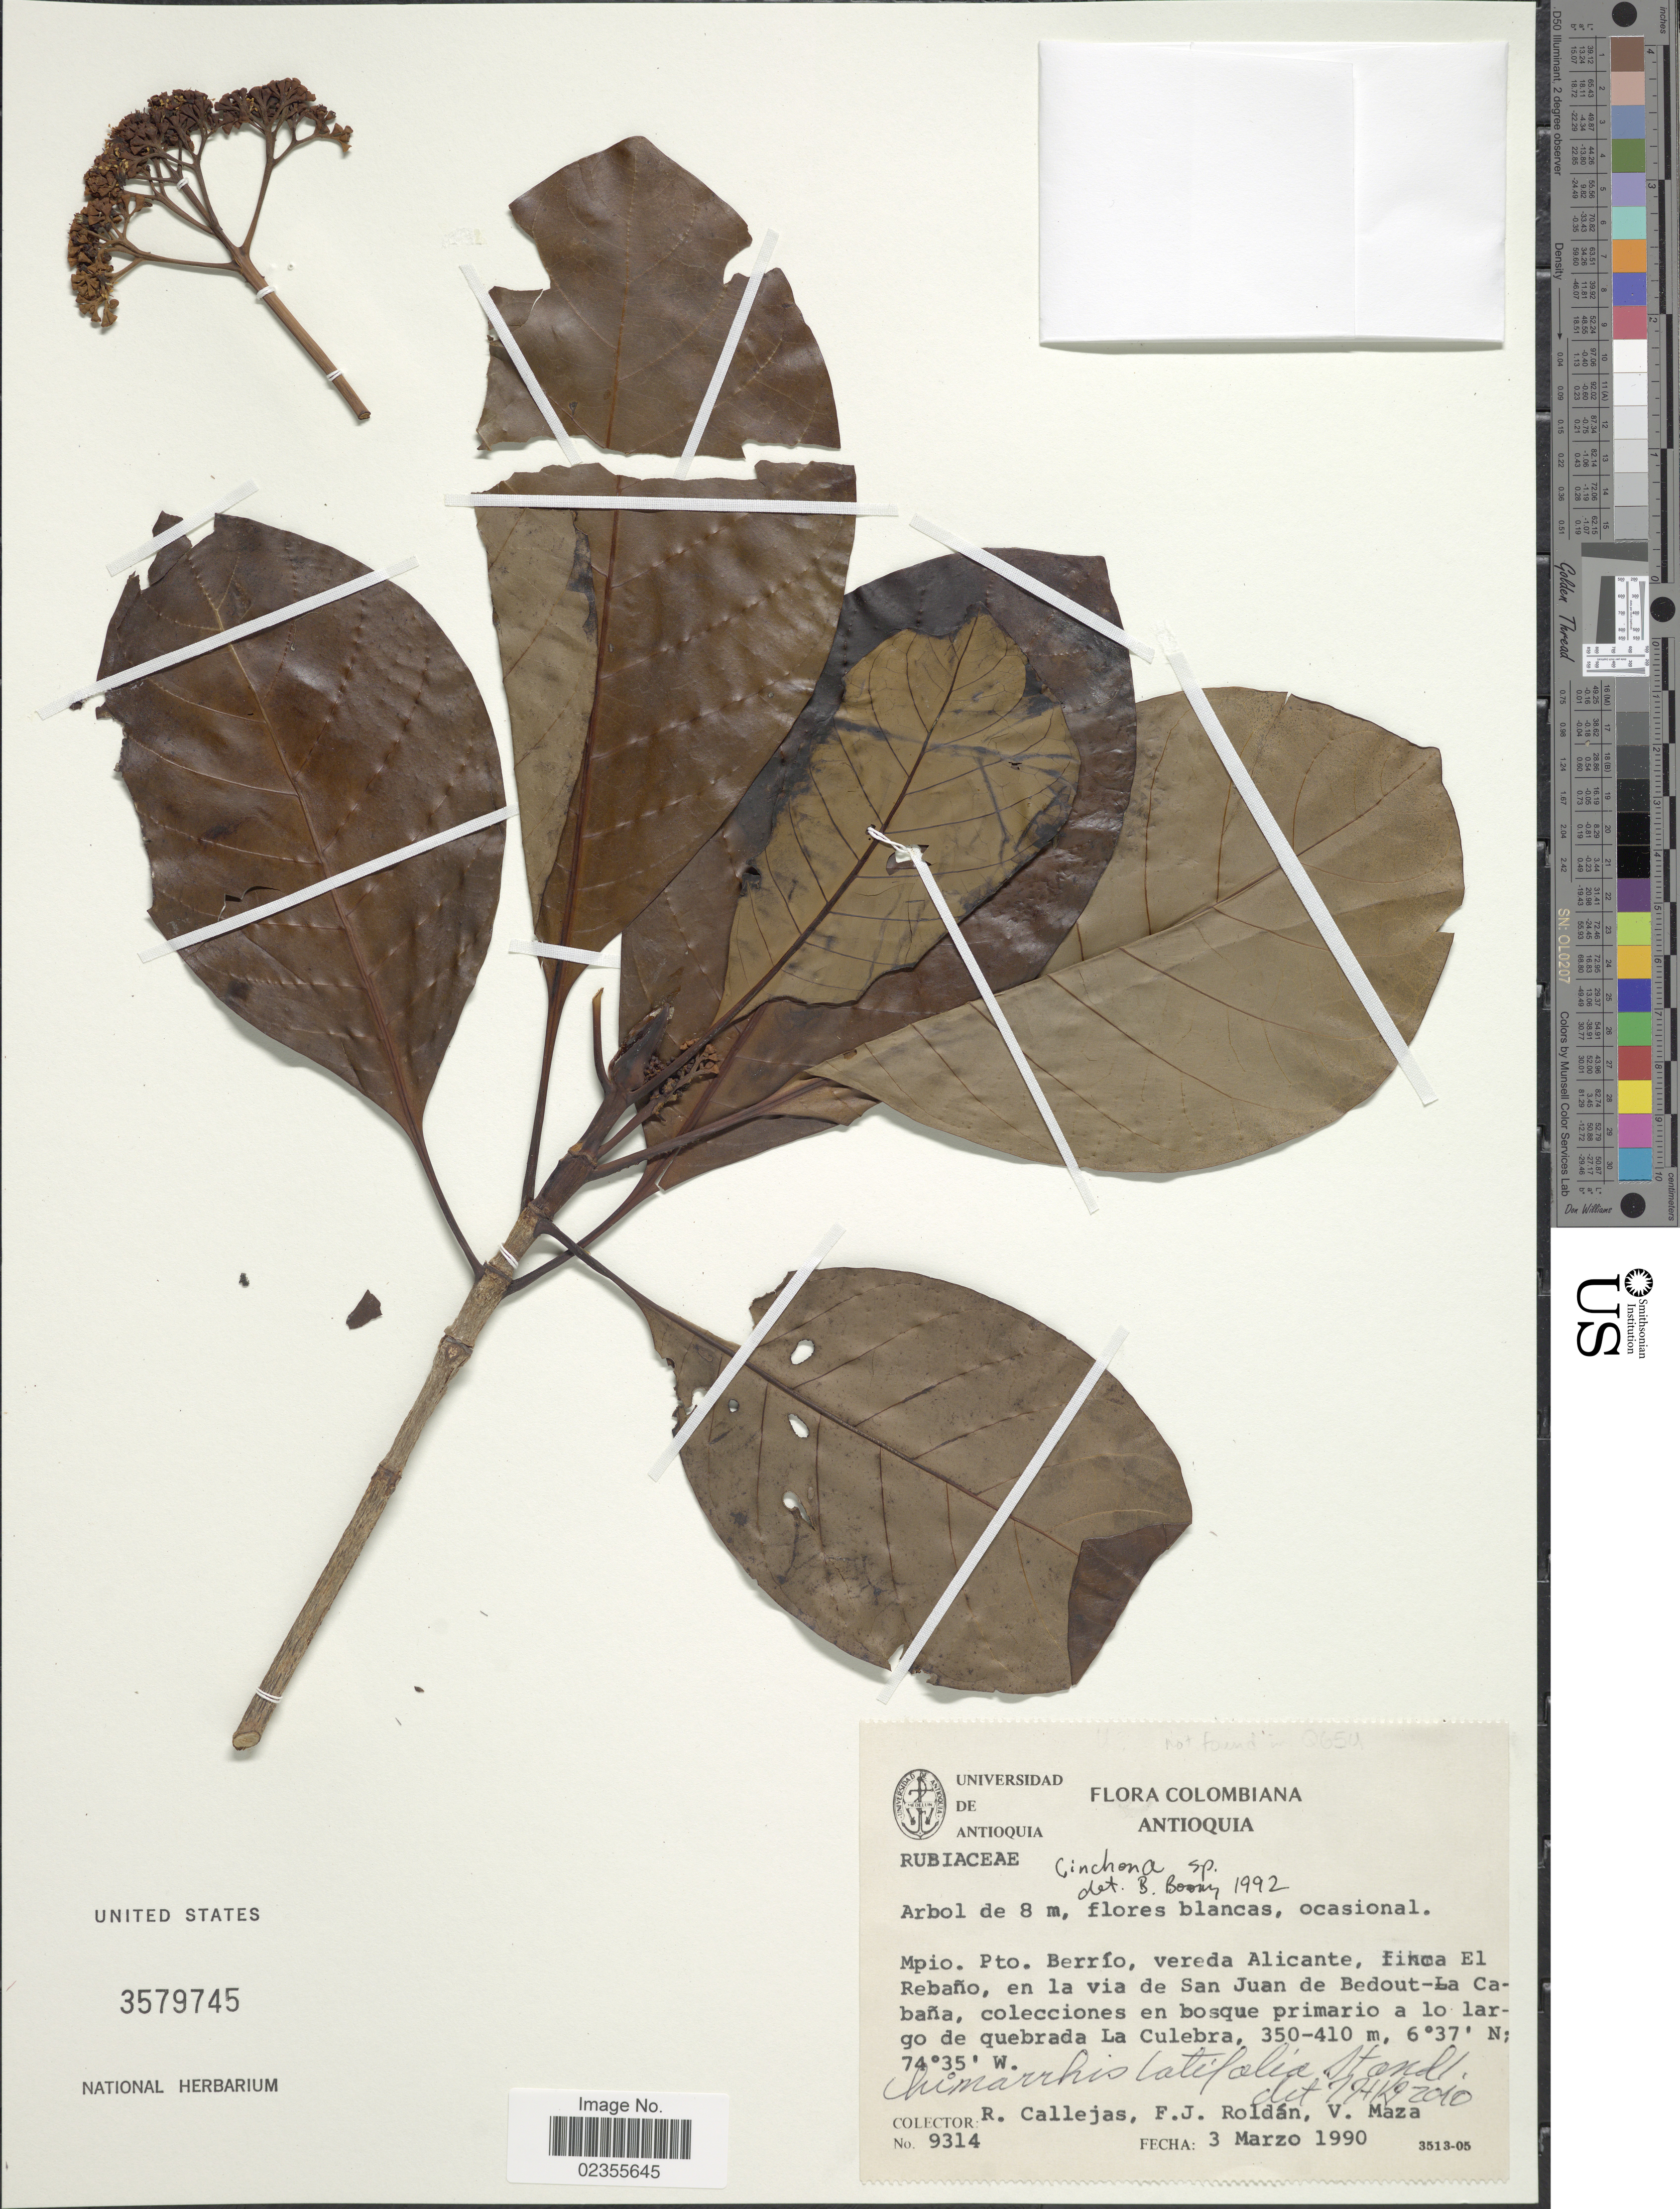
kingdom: Plantae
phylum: Tracheophyta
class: Magnoliopsida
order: Gentianales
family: Rubiaceae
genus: Chimarrhis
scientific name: Chimarrhis latifolia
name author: Standl.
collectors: R. Callejas, F. J. Roldán & V. Maza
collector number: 9314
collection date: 1990-03-03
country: Colombia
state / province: Antioquia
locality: Mpio. Pto. Berrio, vereda Alicante, finca El Rebano, en la via de San Juan de Bedout-Cabana, lo largo de quebrada La Culebra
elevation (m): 350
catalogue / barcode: US 3579745